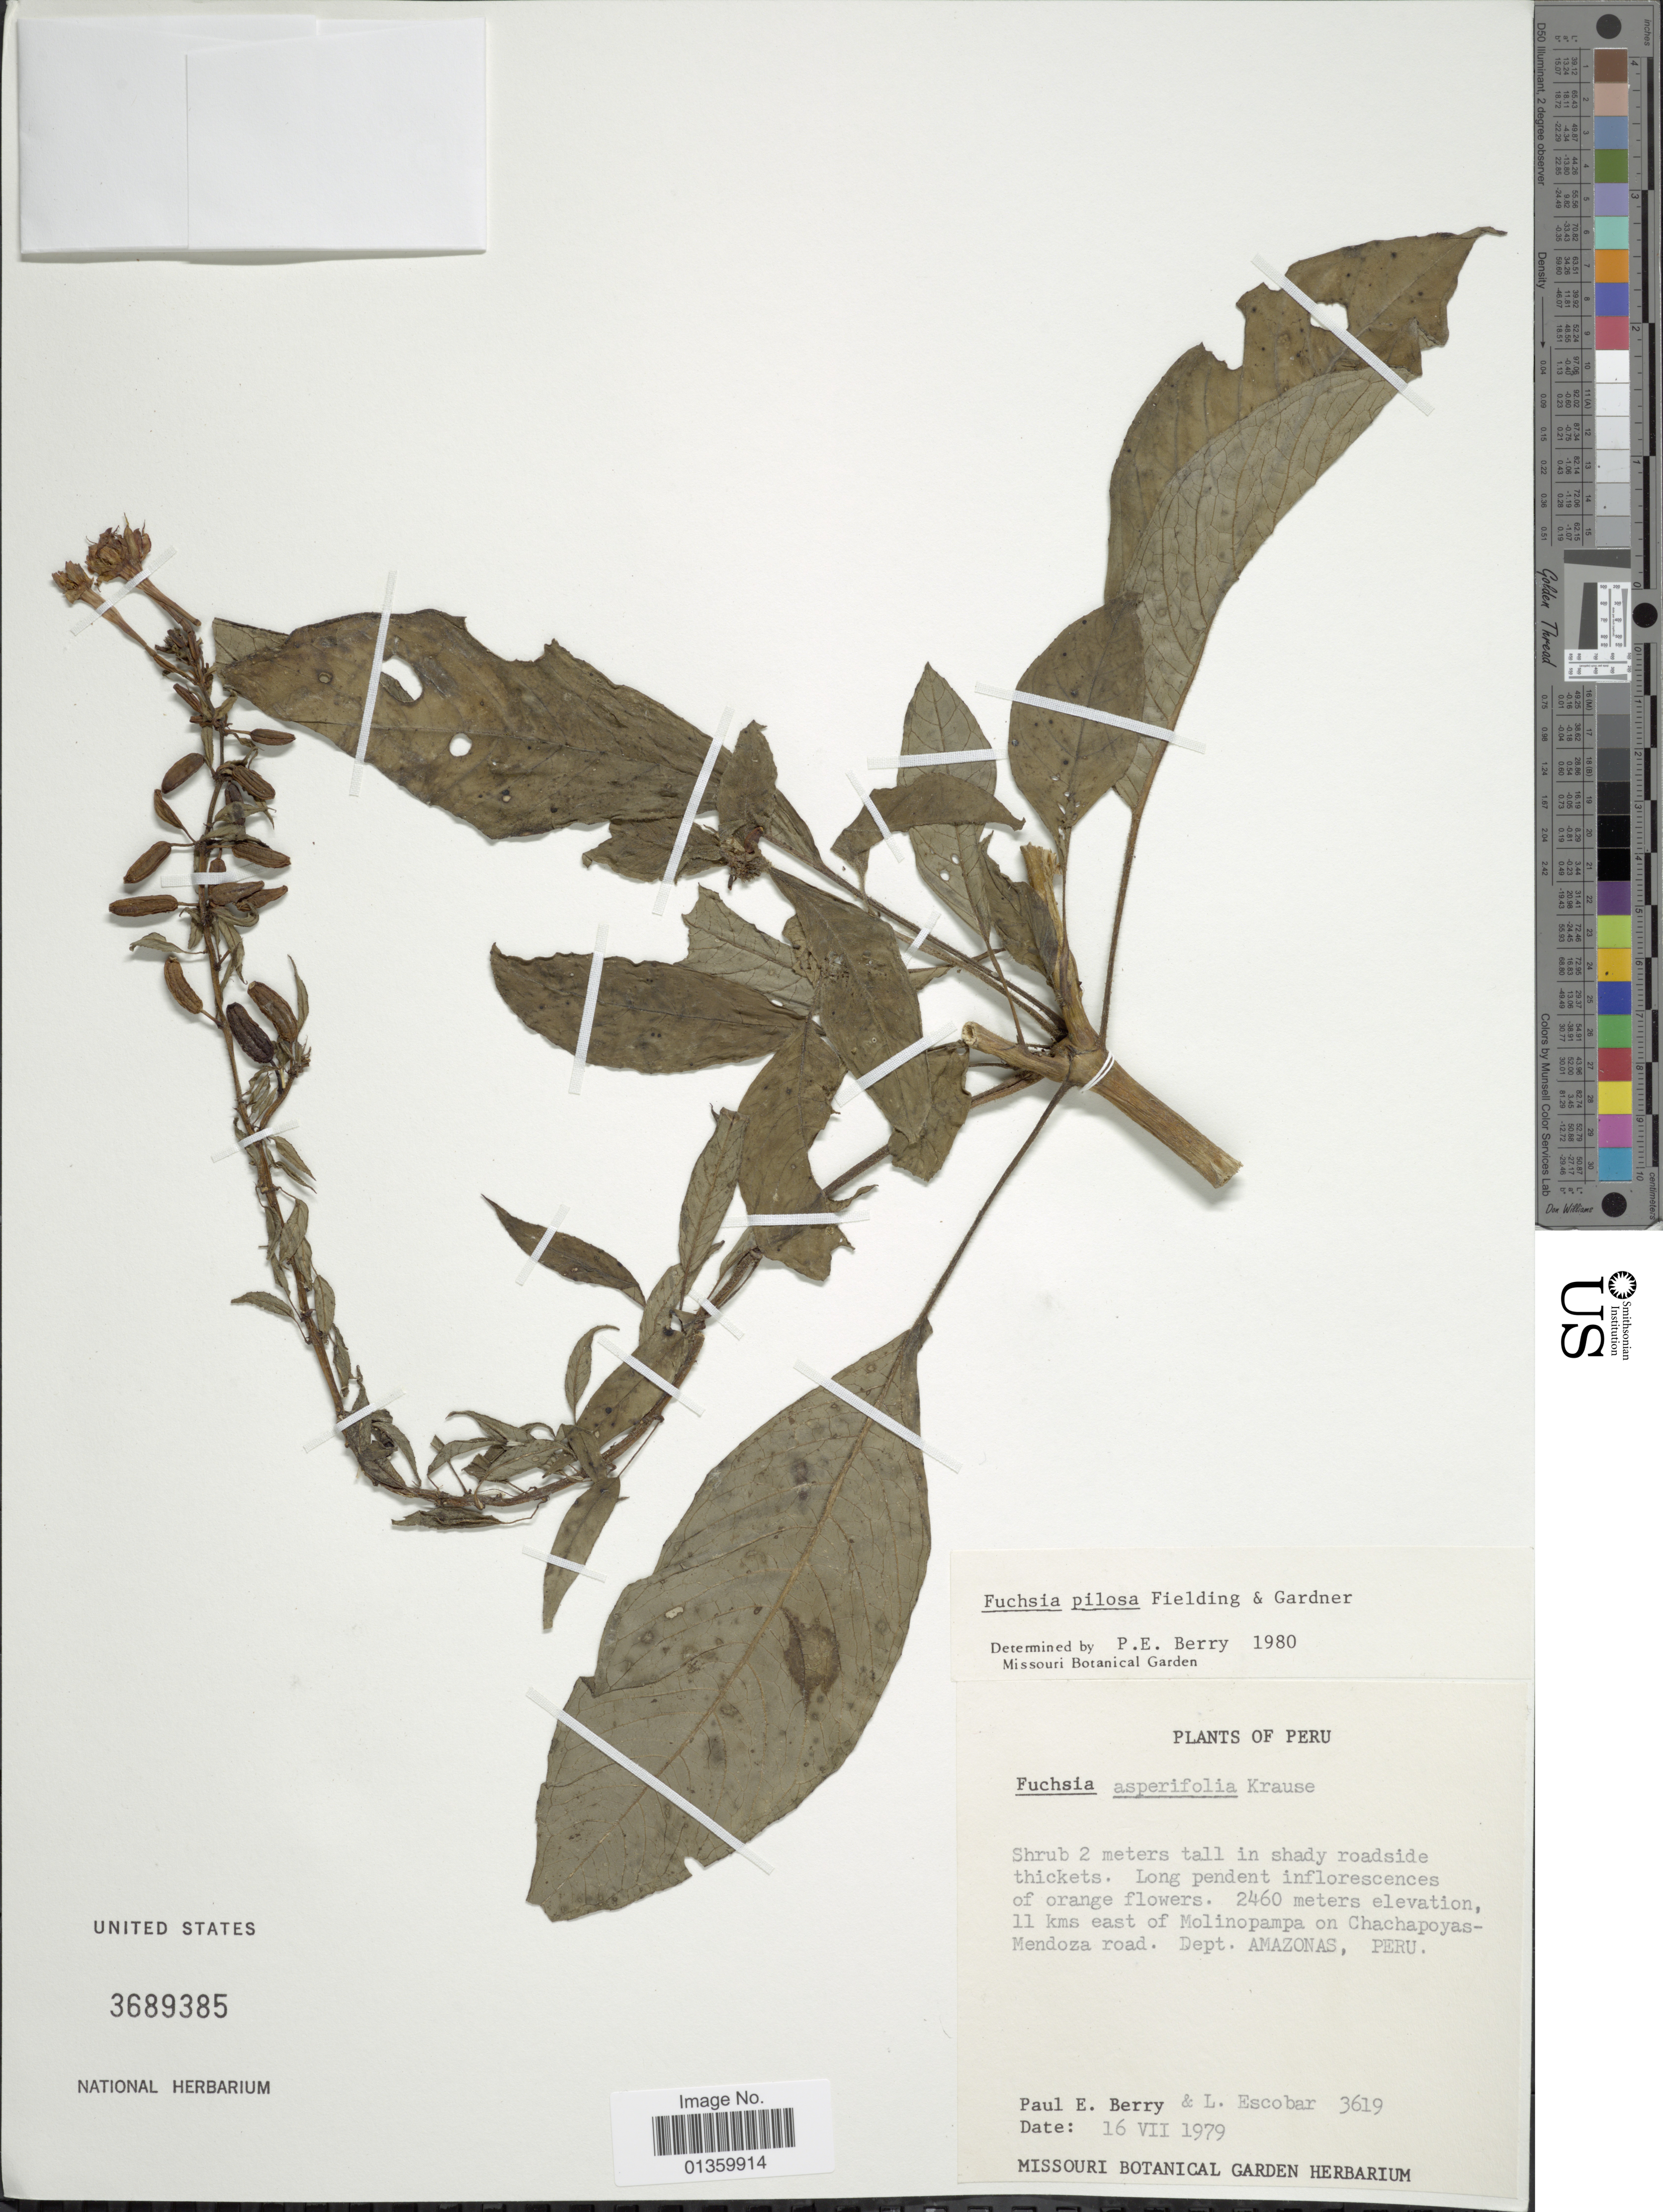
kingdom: Plantae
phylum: Tracheophyta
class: Magnoliopsida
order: Myrtales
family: Onagraceae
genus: Fuchsia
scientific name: Fuchsia pilosa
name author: Fielding & Gardner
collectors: P. E. Berry & L. Escobar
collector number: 3619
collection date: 1979-07-16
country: Peru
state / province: Amazonas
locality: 11 kms east of Molinopampa on Chachapoyas-Mendoza road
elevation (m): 2460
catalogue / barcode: US 3689385